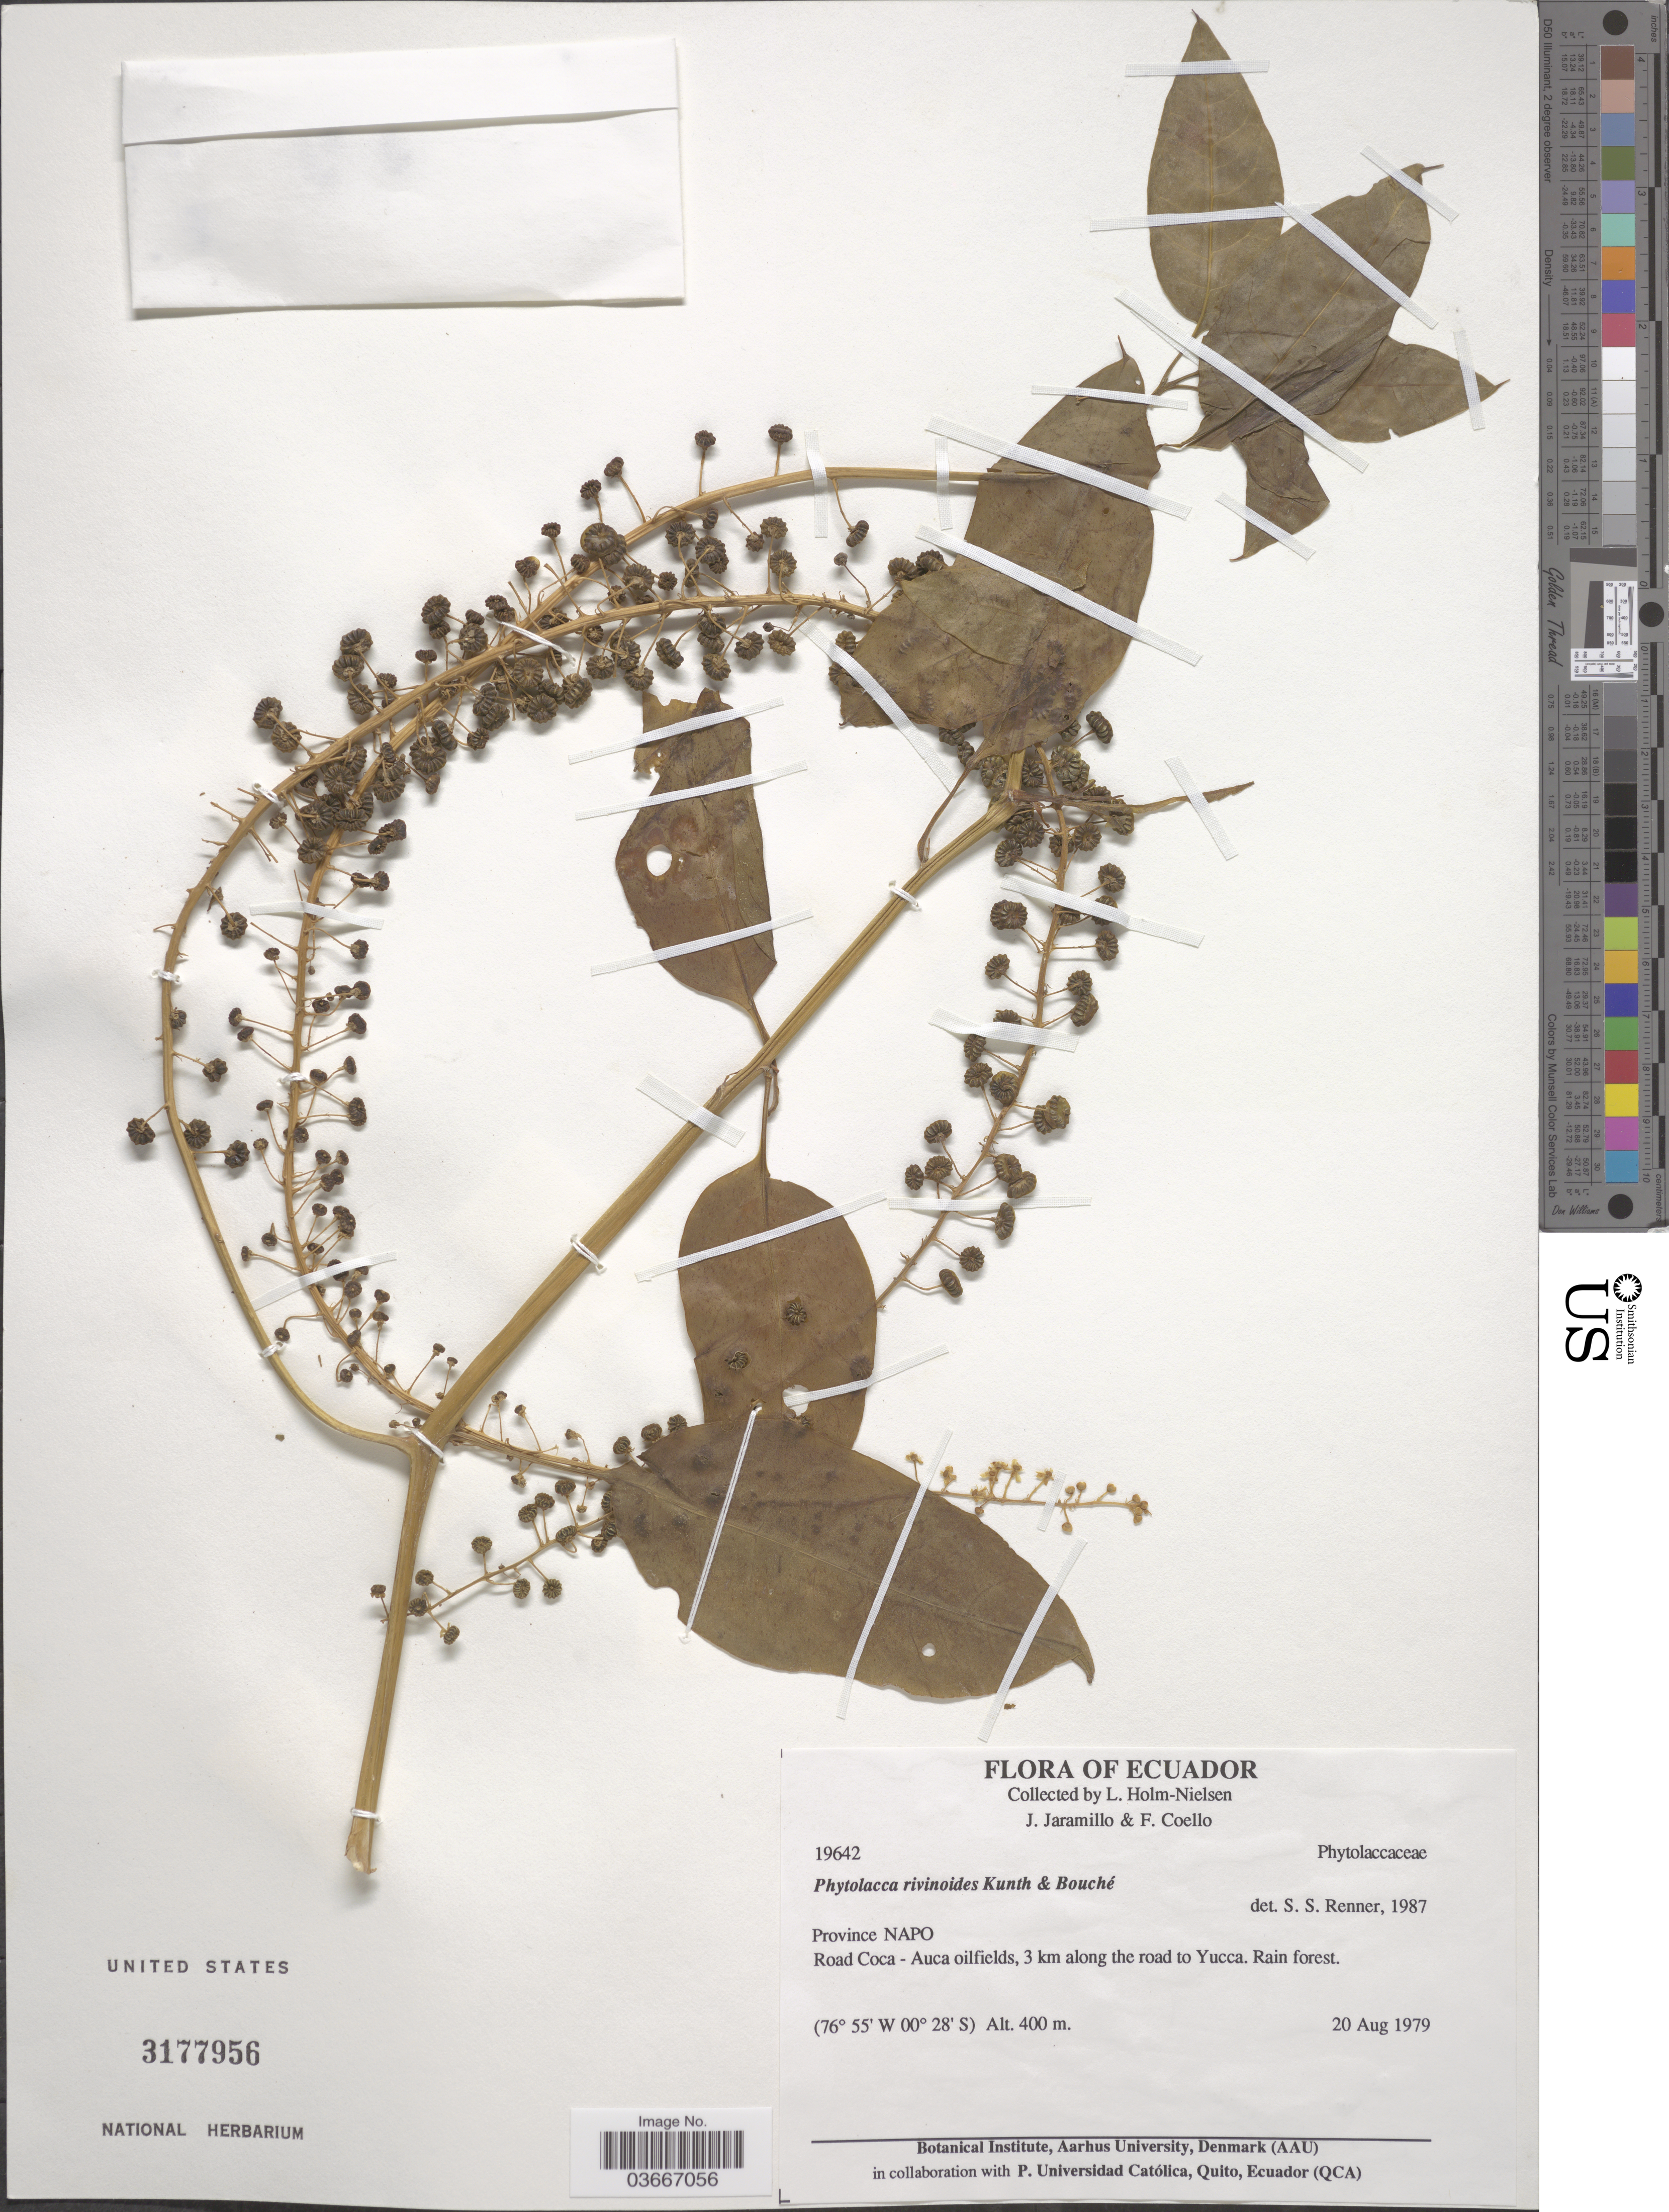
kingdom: Plantae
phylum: Tracheophyta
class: Magnoliopsida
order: Caryophyllales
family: Phytolaccaceae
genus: Phytolacca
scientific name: Phytolacca rivinoides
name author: Kunth & C.D. Bouché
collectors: L. Holm-Nielsen, J. Jaramillo & F. Coello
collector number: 19642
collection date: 1979-08-20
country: Ecuador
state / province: Napo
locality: Road Coca - Auca oilfields, 3 km along the road to Yucca.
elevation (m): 400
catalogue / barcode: US 3177956